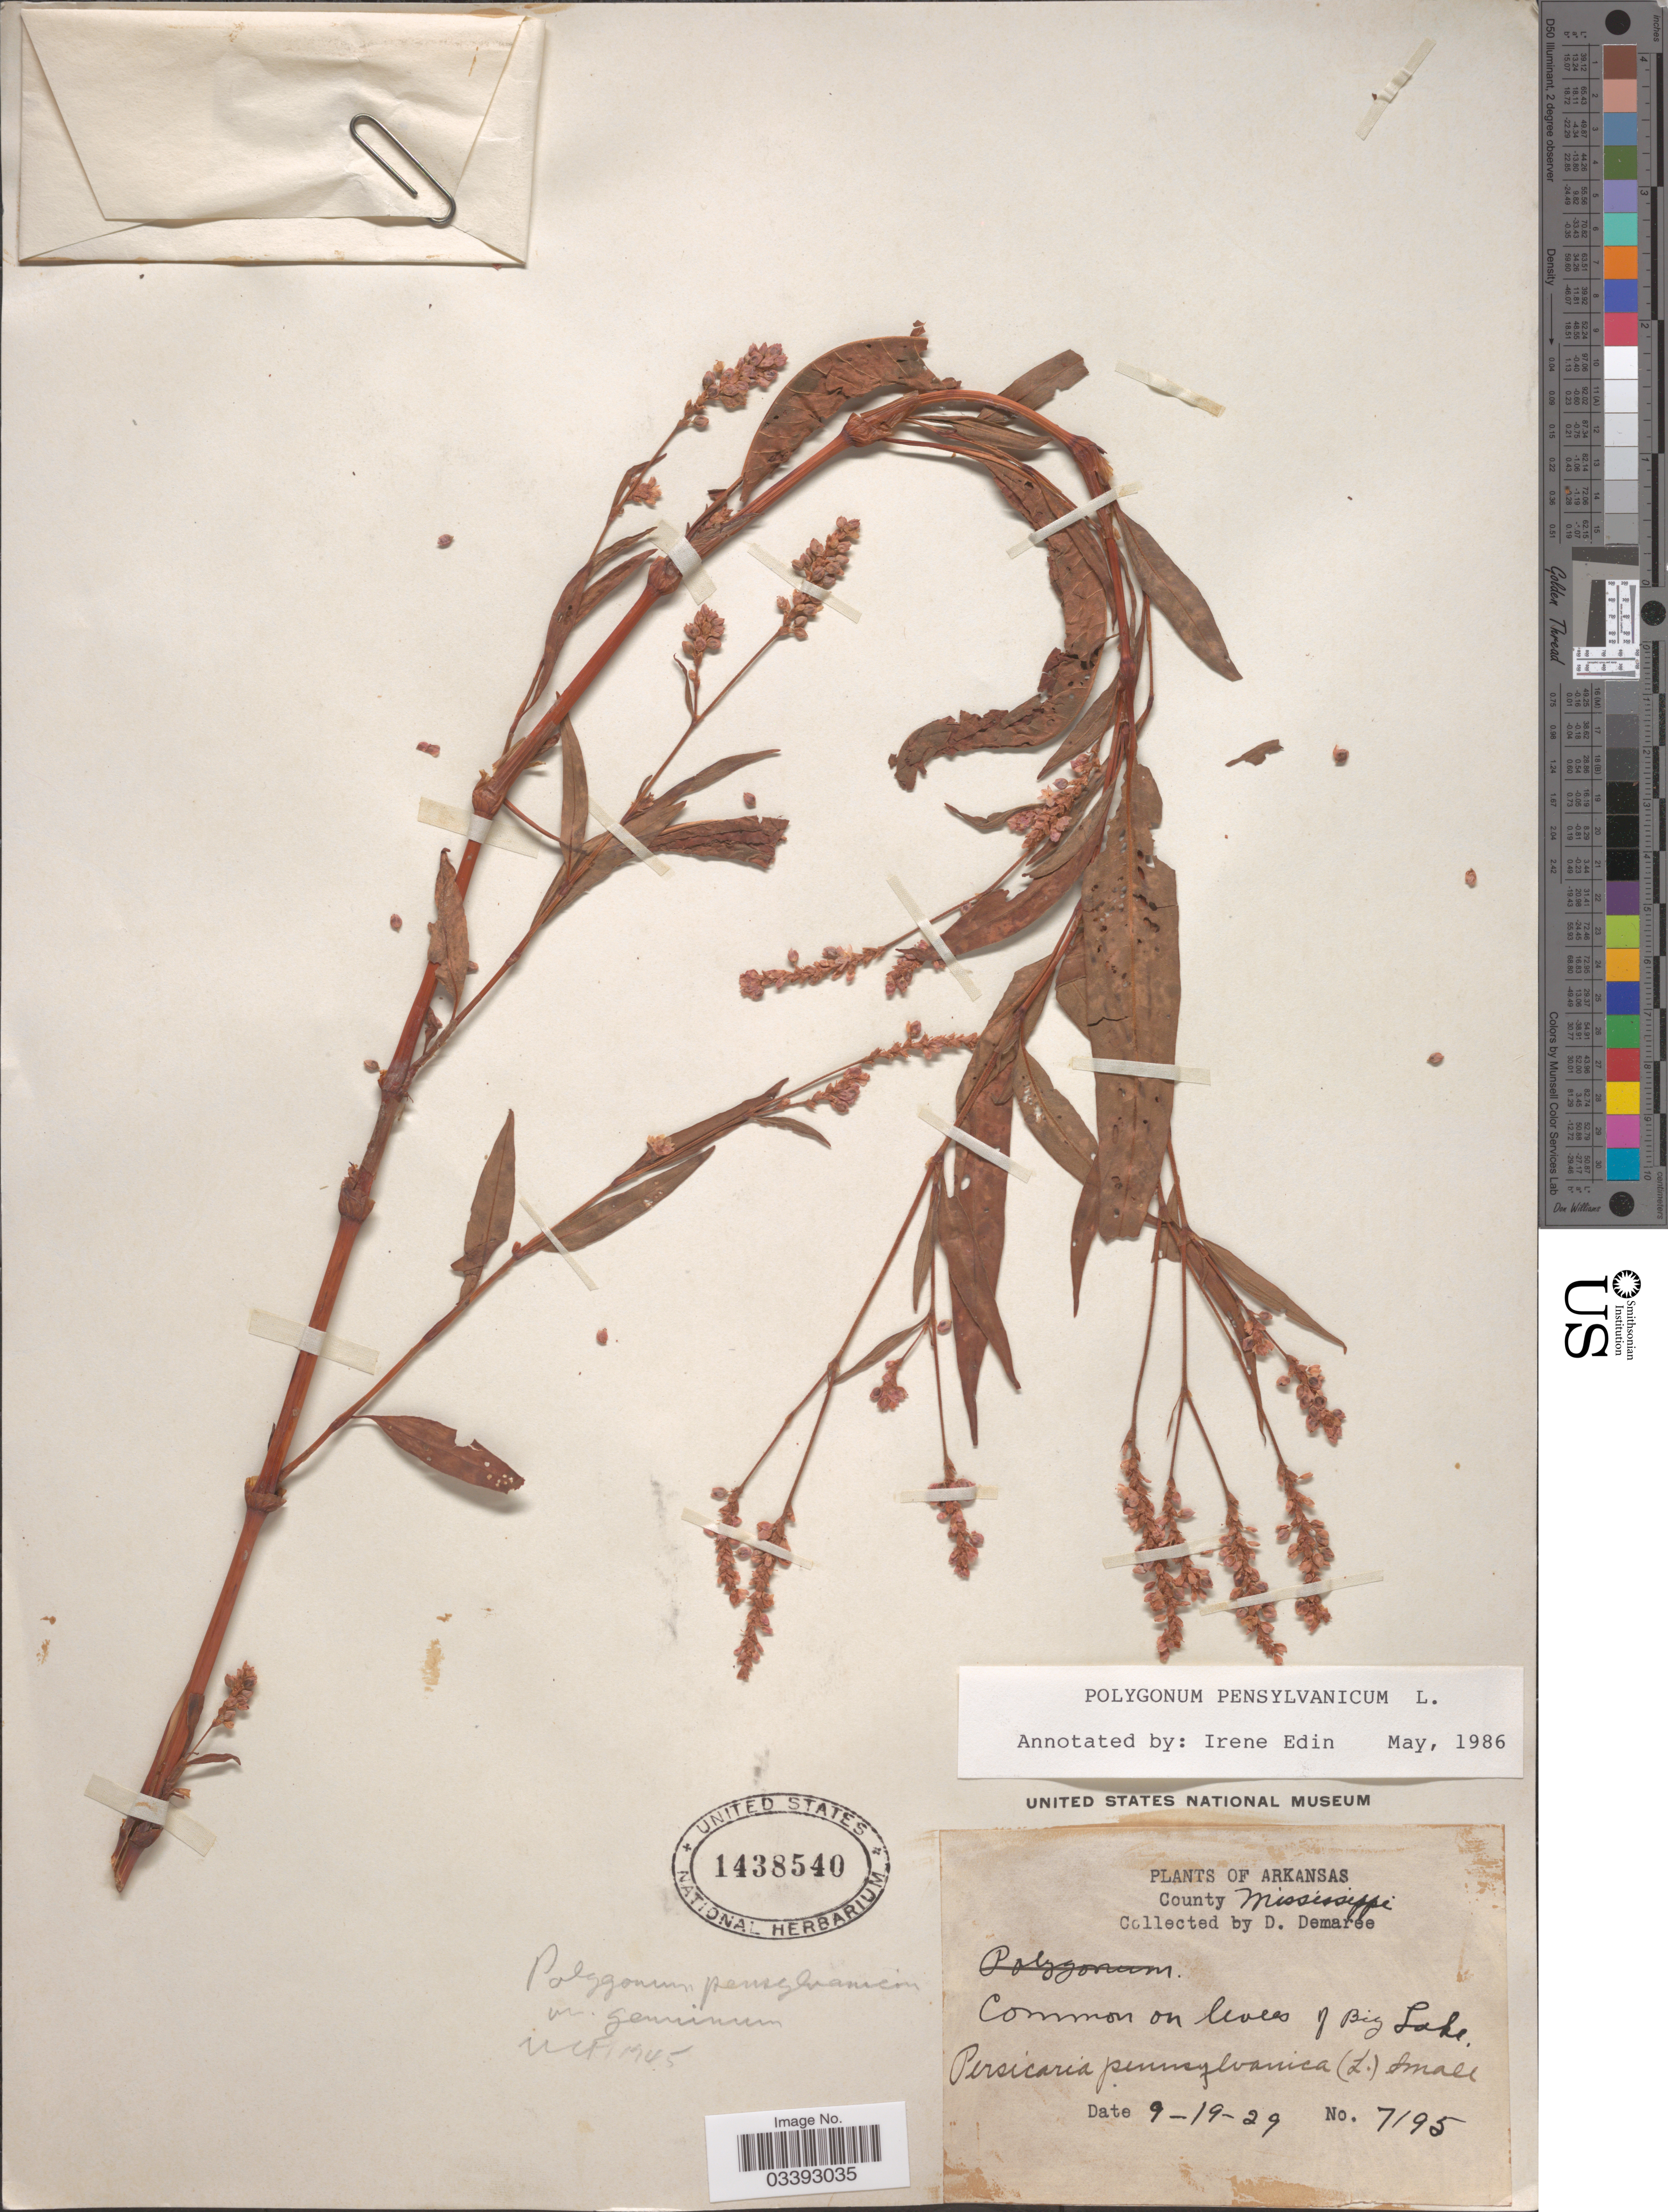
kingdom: Plantae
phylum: Tracheophyta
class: Magnoliopsida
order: Caryophyllales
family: Polygonaceae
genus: Persicaria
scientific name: Persicaria pensylvanica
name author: (L.) M. Gómez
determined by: Atha, D. E.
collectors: D. Demaree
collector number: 7195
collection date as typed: Transcribed d/m/y: 19/9/29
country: United States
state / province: Mississippi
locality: Common on levees of Big Lake.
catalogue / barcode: US 1438540